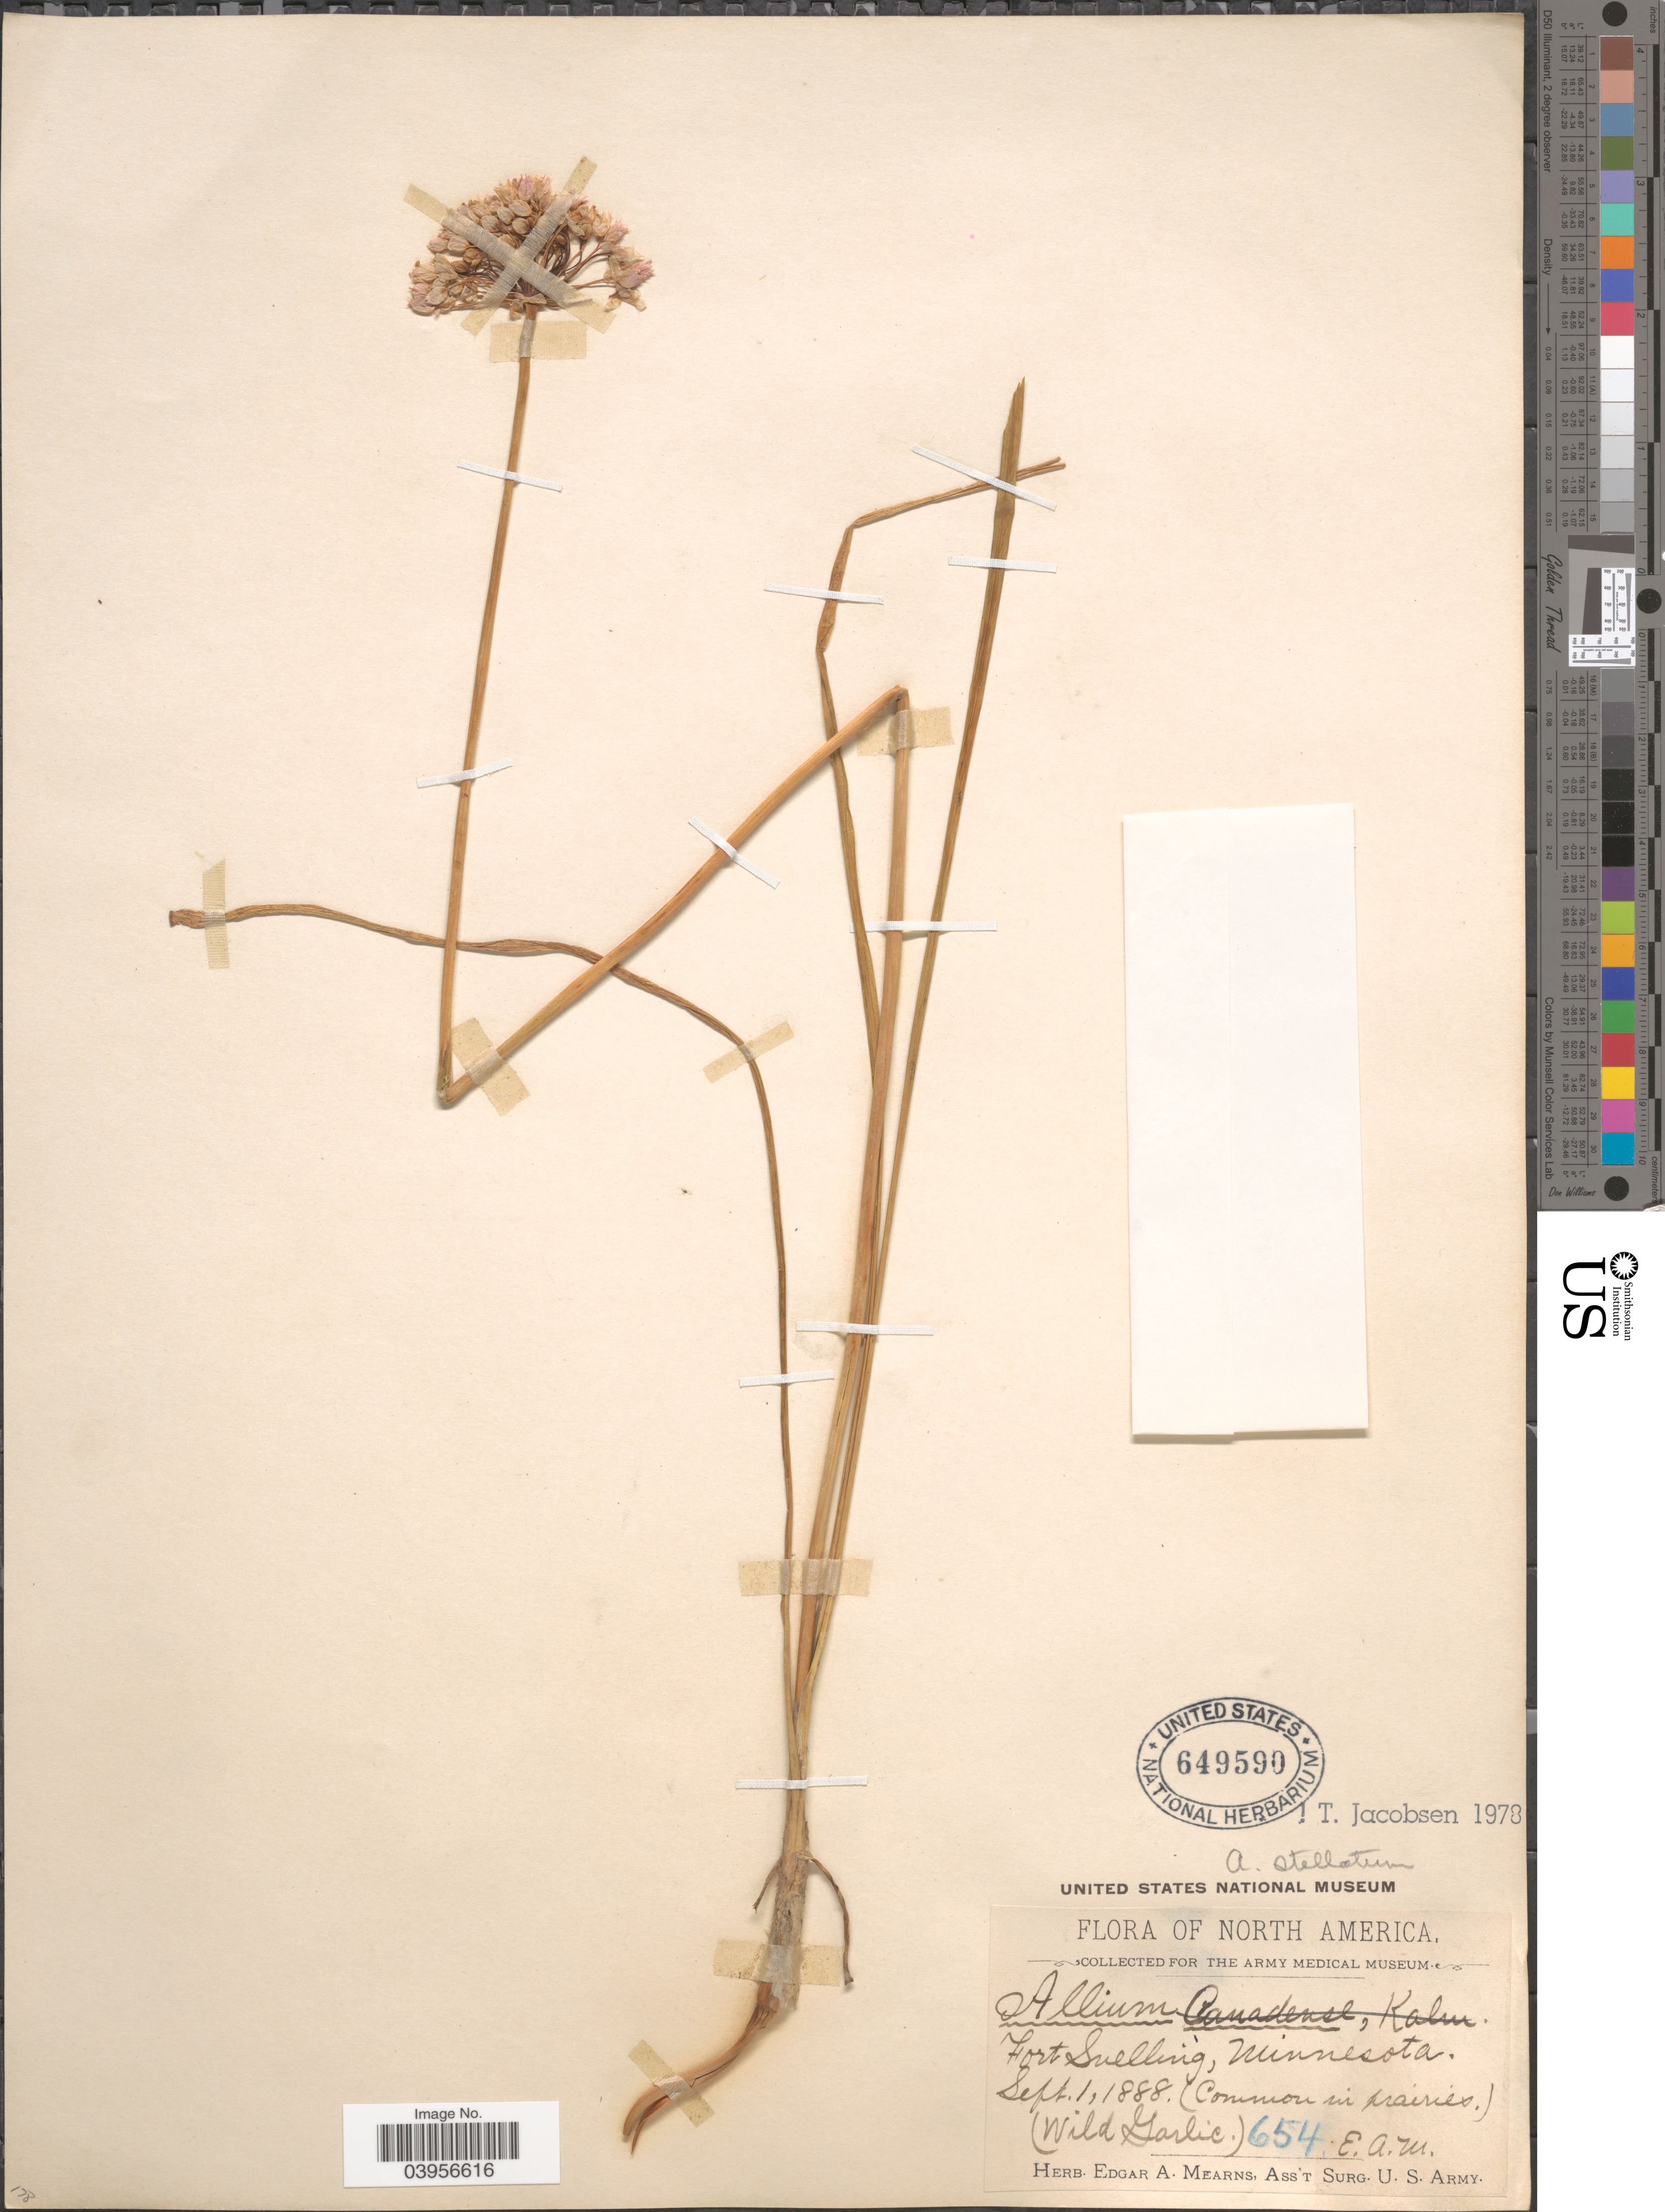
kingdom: Plantae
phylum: Tracheophyta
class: Liliopsida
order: Asparagales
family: Amaryllidaceae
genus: Allium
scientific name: Allium stellatum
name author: Nutt. ex Ker Gawl.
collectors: E. A. Mearns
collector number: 654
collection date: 1888-08-01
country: United States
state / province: Minnesota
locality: North America. Fort Snelling. (Common in prairies) (Wild Garlic).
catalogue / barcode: US 649590